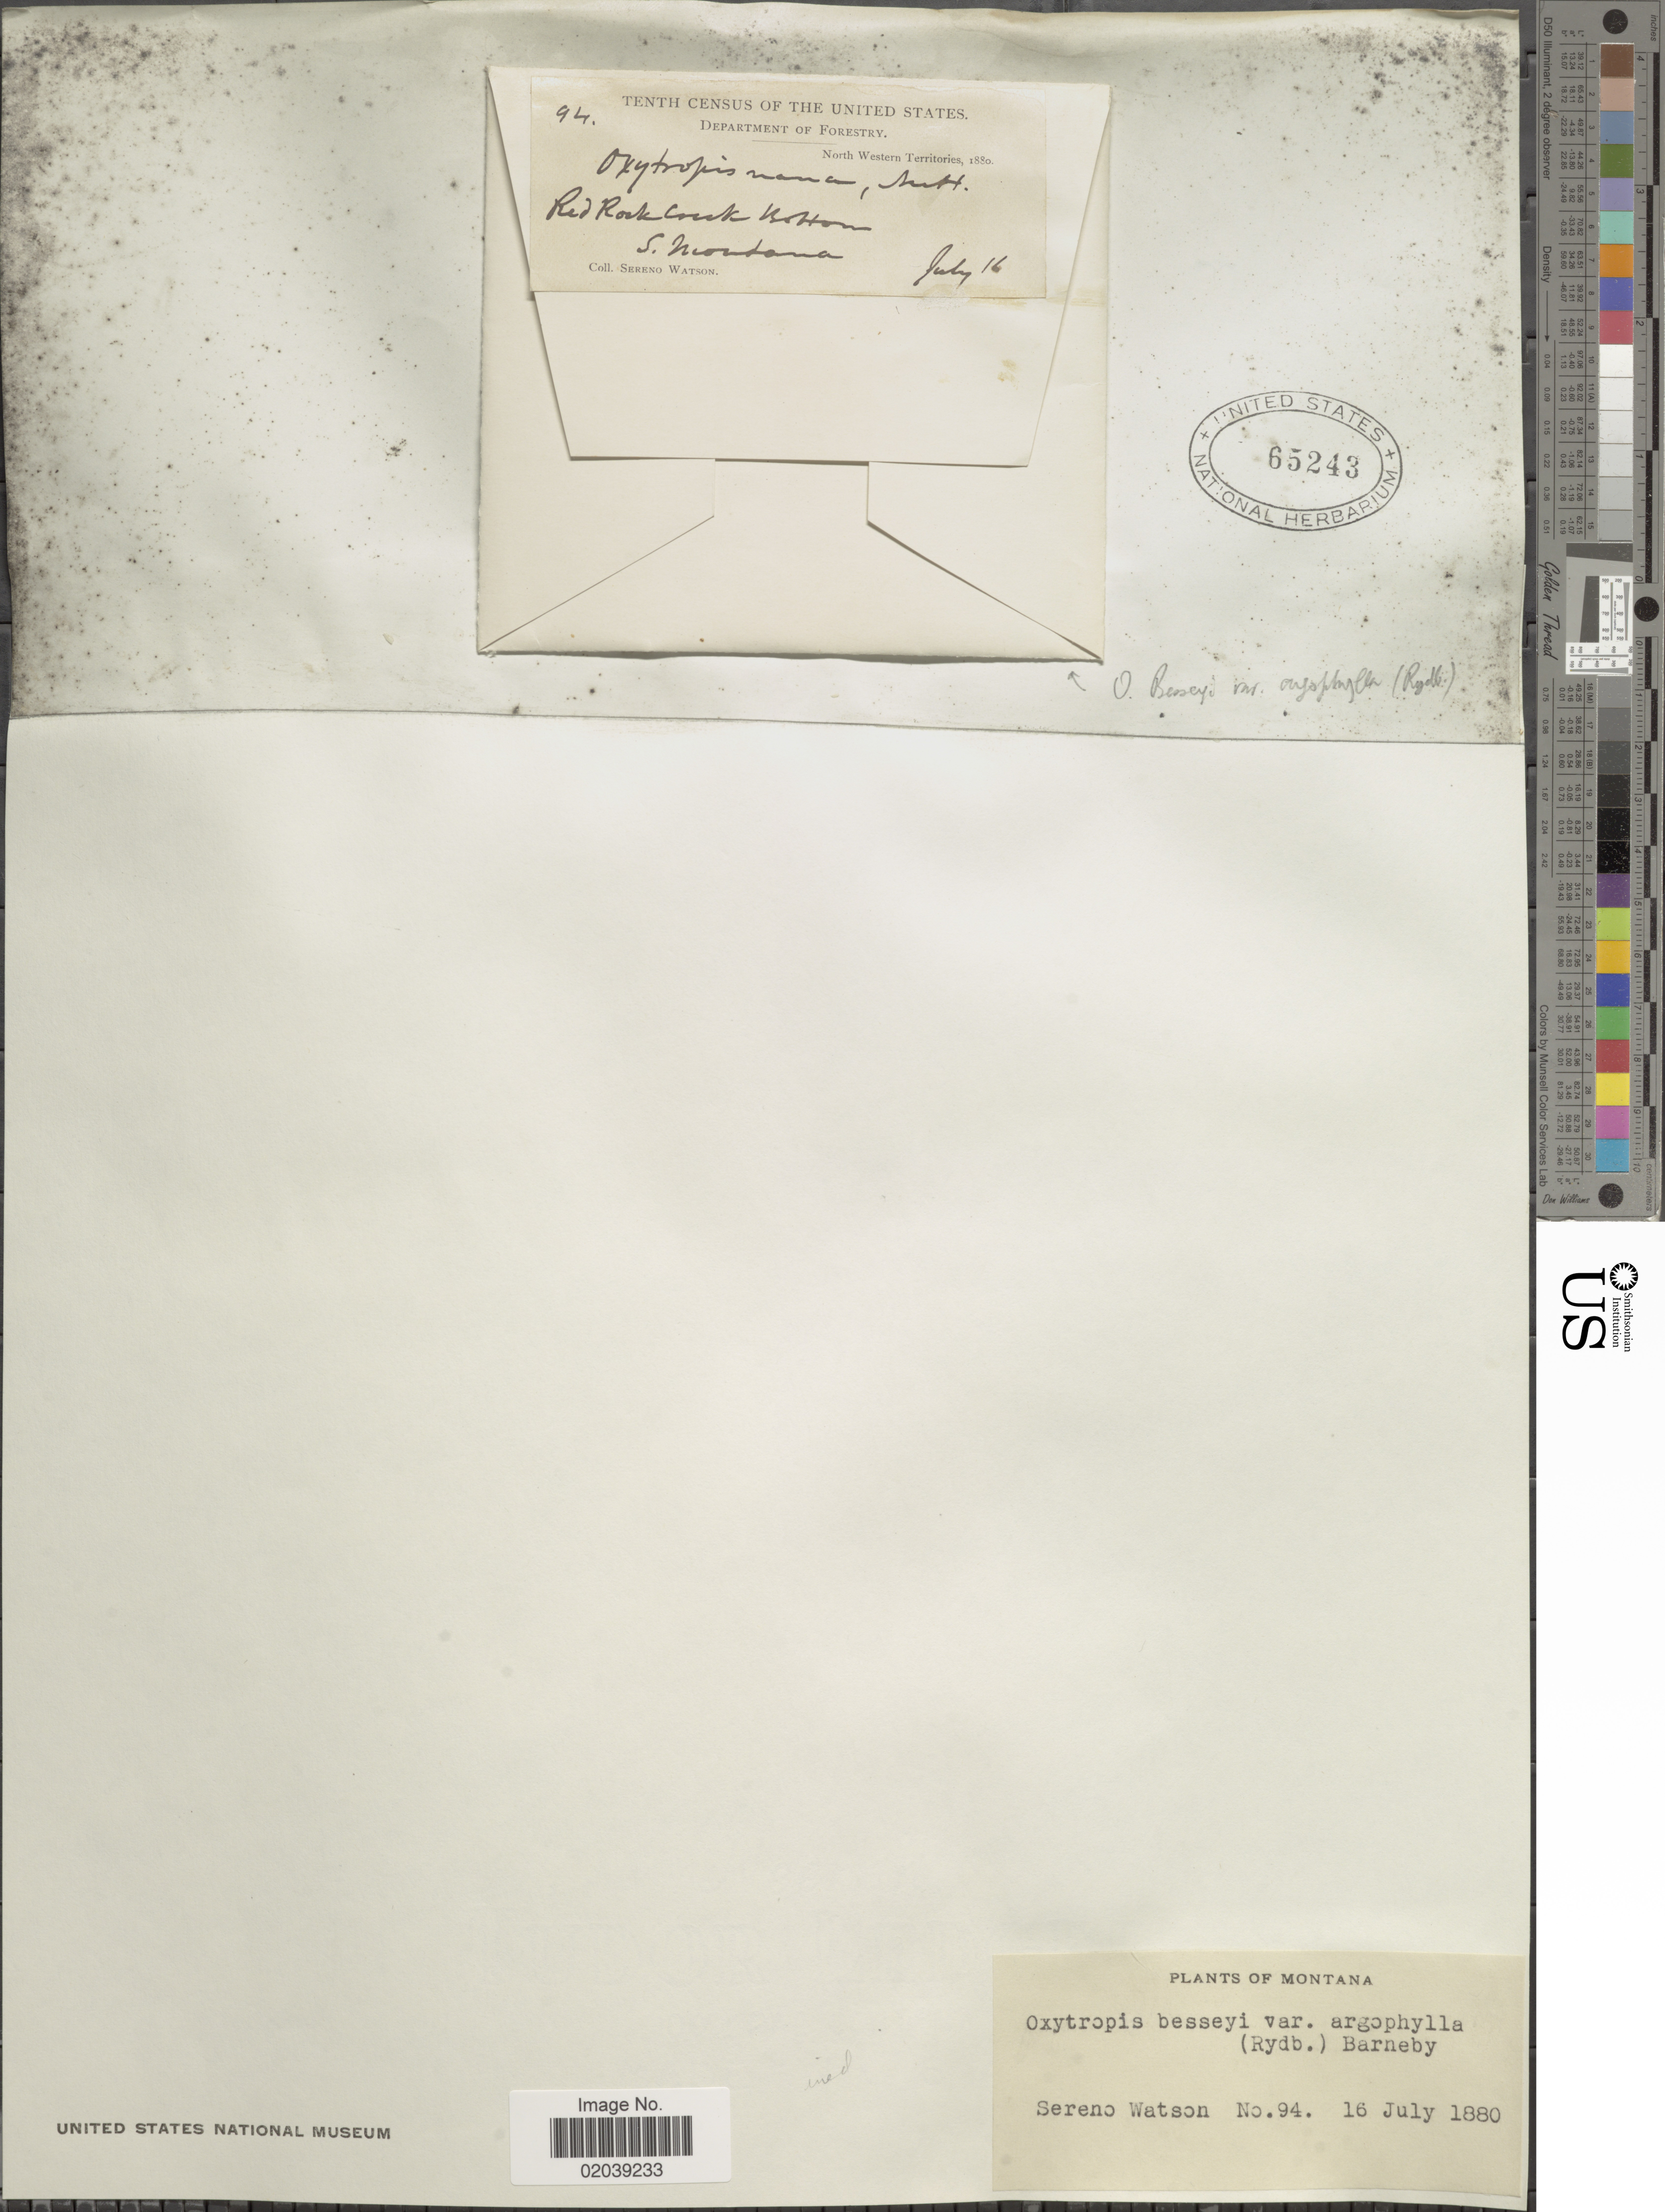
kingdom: Plantae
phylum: Tracheophyta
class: Magnoliopsida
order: Fabales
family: Fabaceae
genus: Oxytropis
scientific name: Oxytropis besseyi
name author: (Rydb.) Blank.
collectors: S. Watson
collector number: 94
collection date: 1880-07-16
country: United States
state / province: Montana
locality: Red Rock Creek Bottom, S. Montana.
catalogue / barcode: US 65243